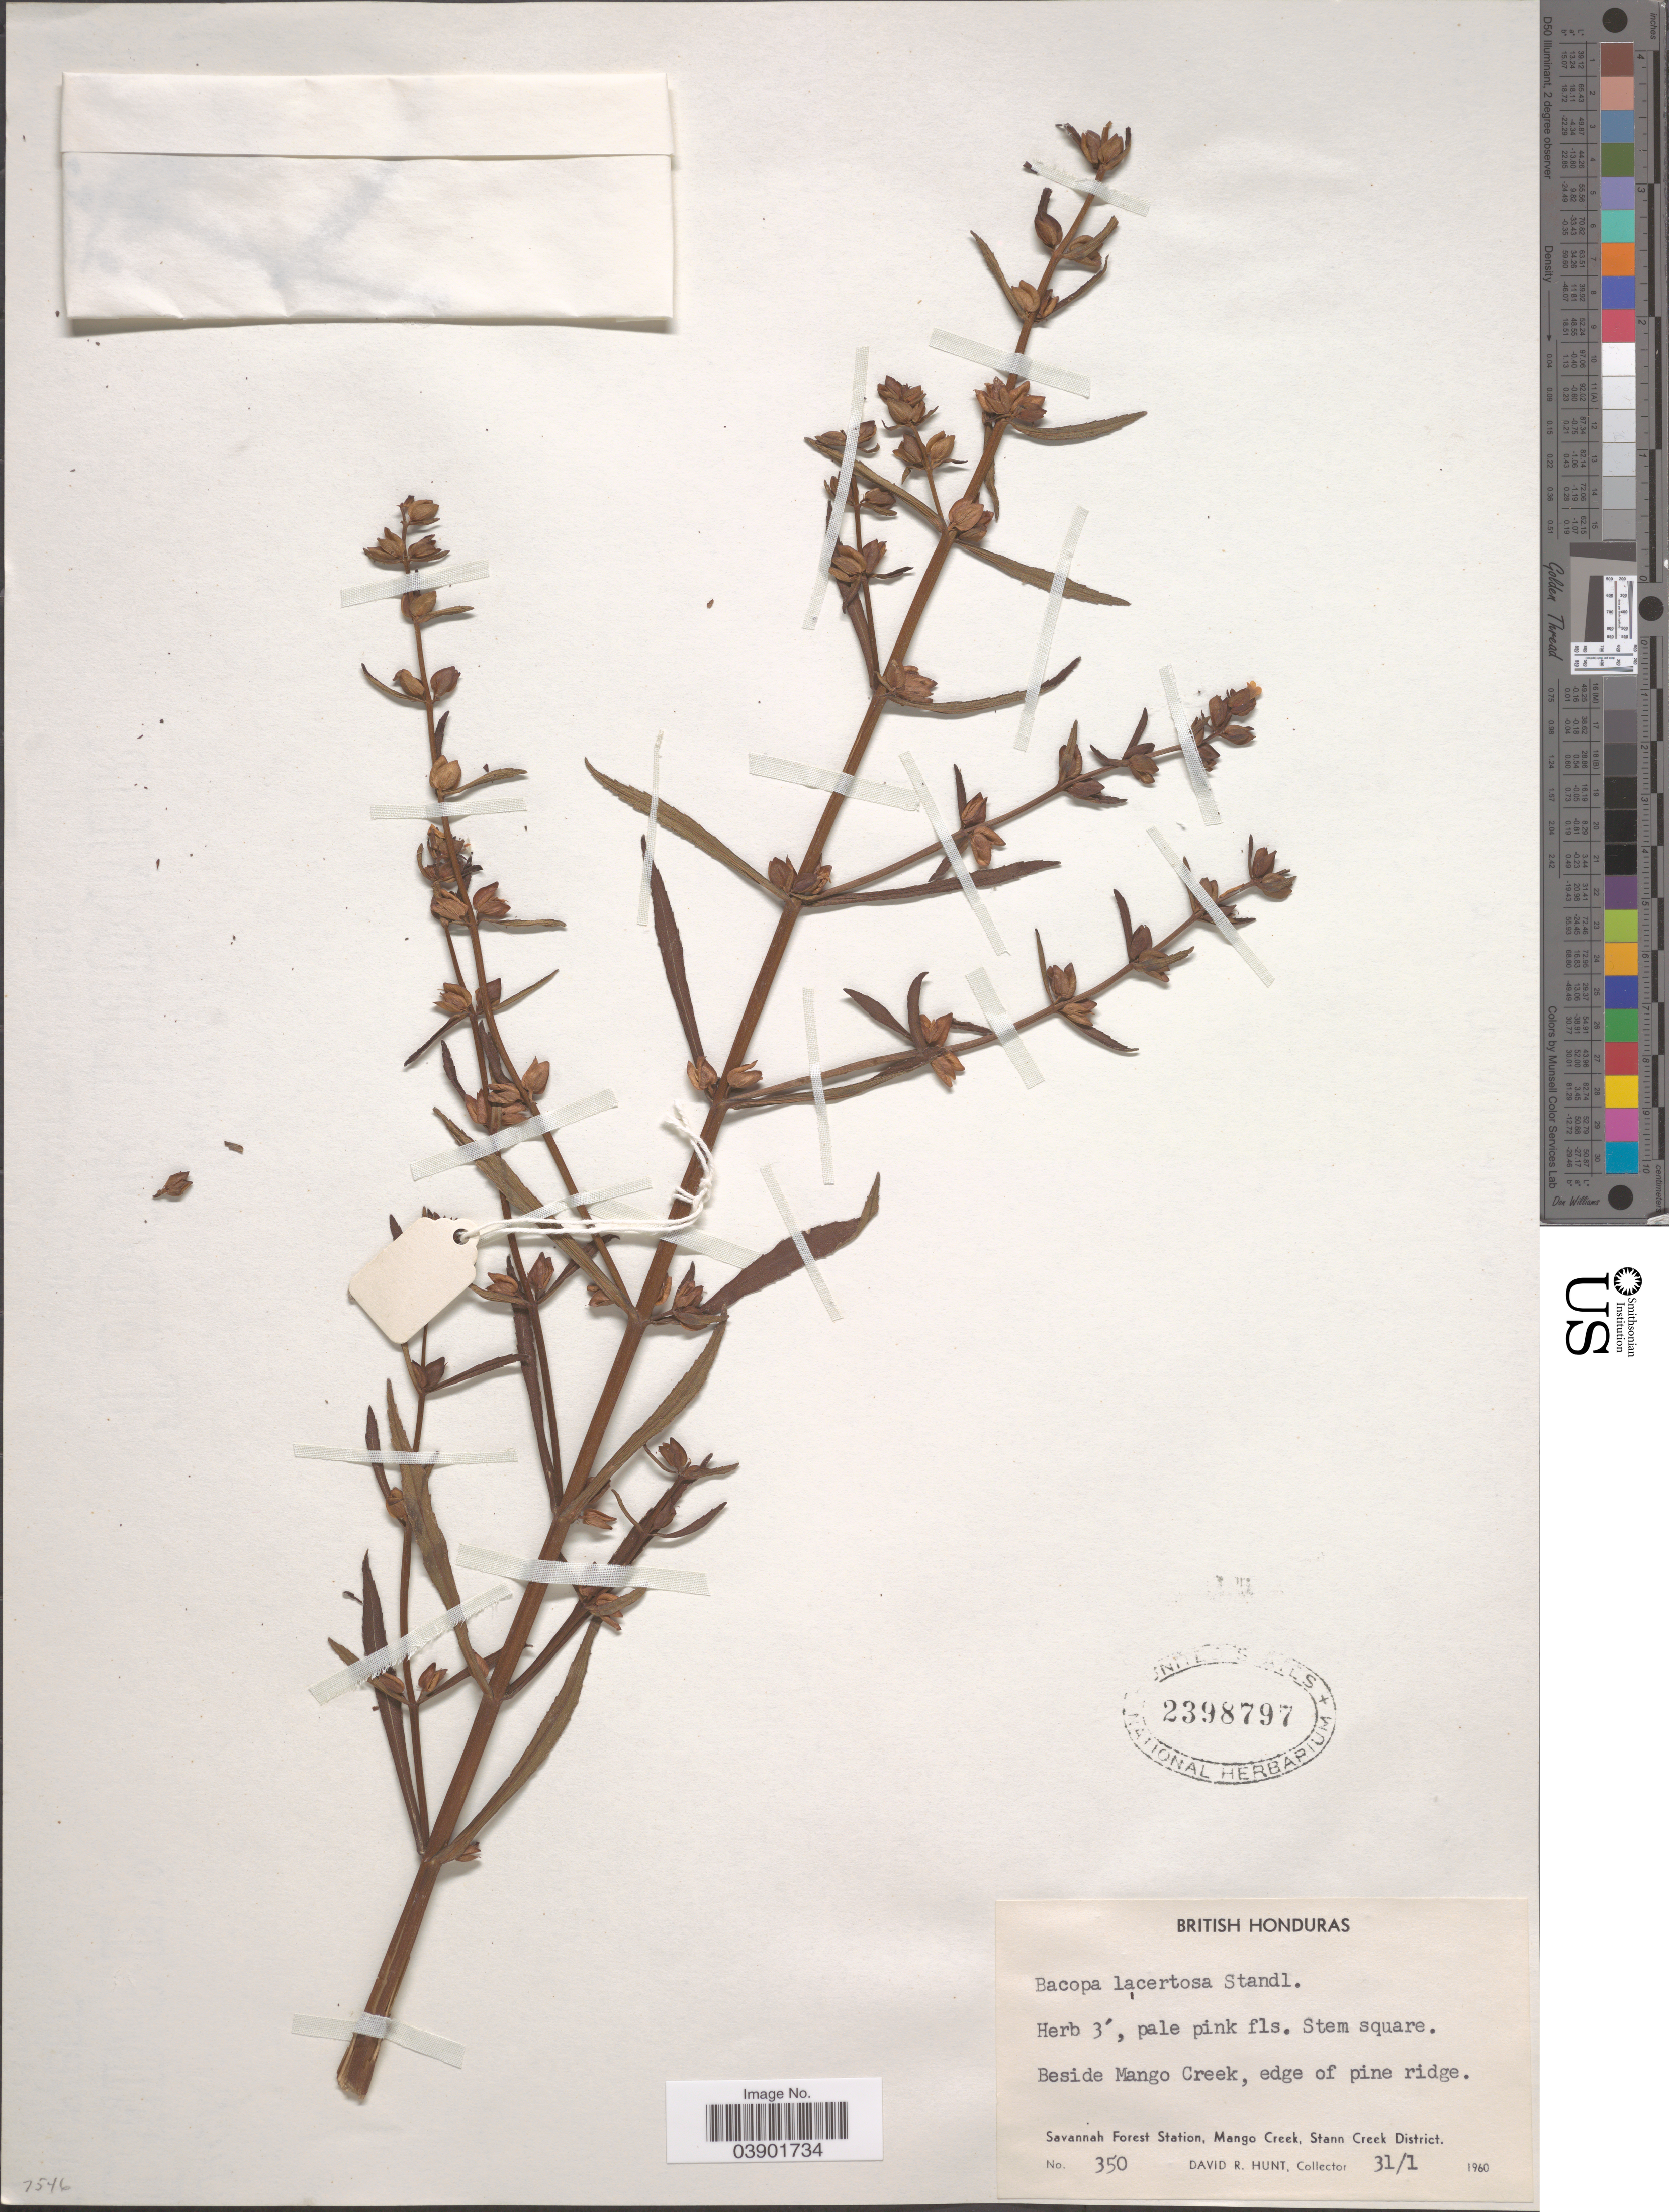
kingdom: Plantae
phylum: Tracheophyta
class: Magnoliopsida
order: Lamiales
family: Plantaginaceae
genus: Bacopa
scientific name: Bacopa lacertosa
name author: Standl.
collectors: D. Hunt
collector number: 350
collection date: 1960-01-31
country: Belize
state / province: Stann Creek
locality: British Honduras. Beside Mango Creek, edge of pine ridge. Savannah Forest Station, Mango Creek, Stann Creek District.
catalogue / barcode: US 2398797